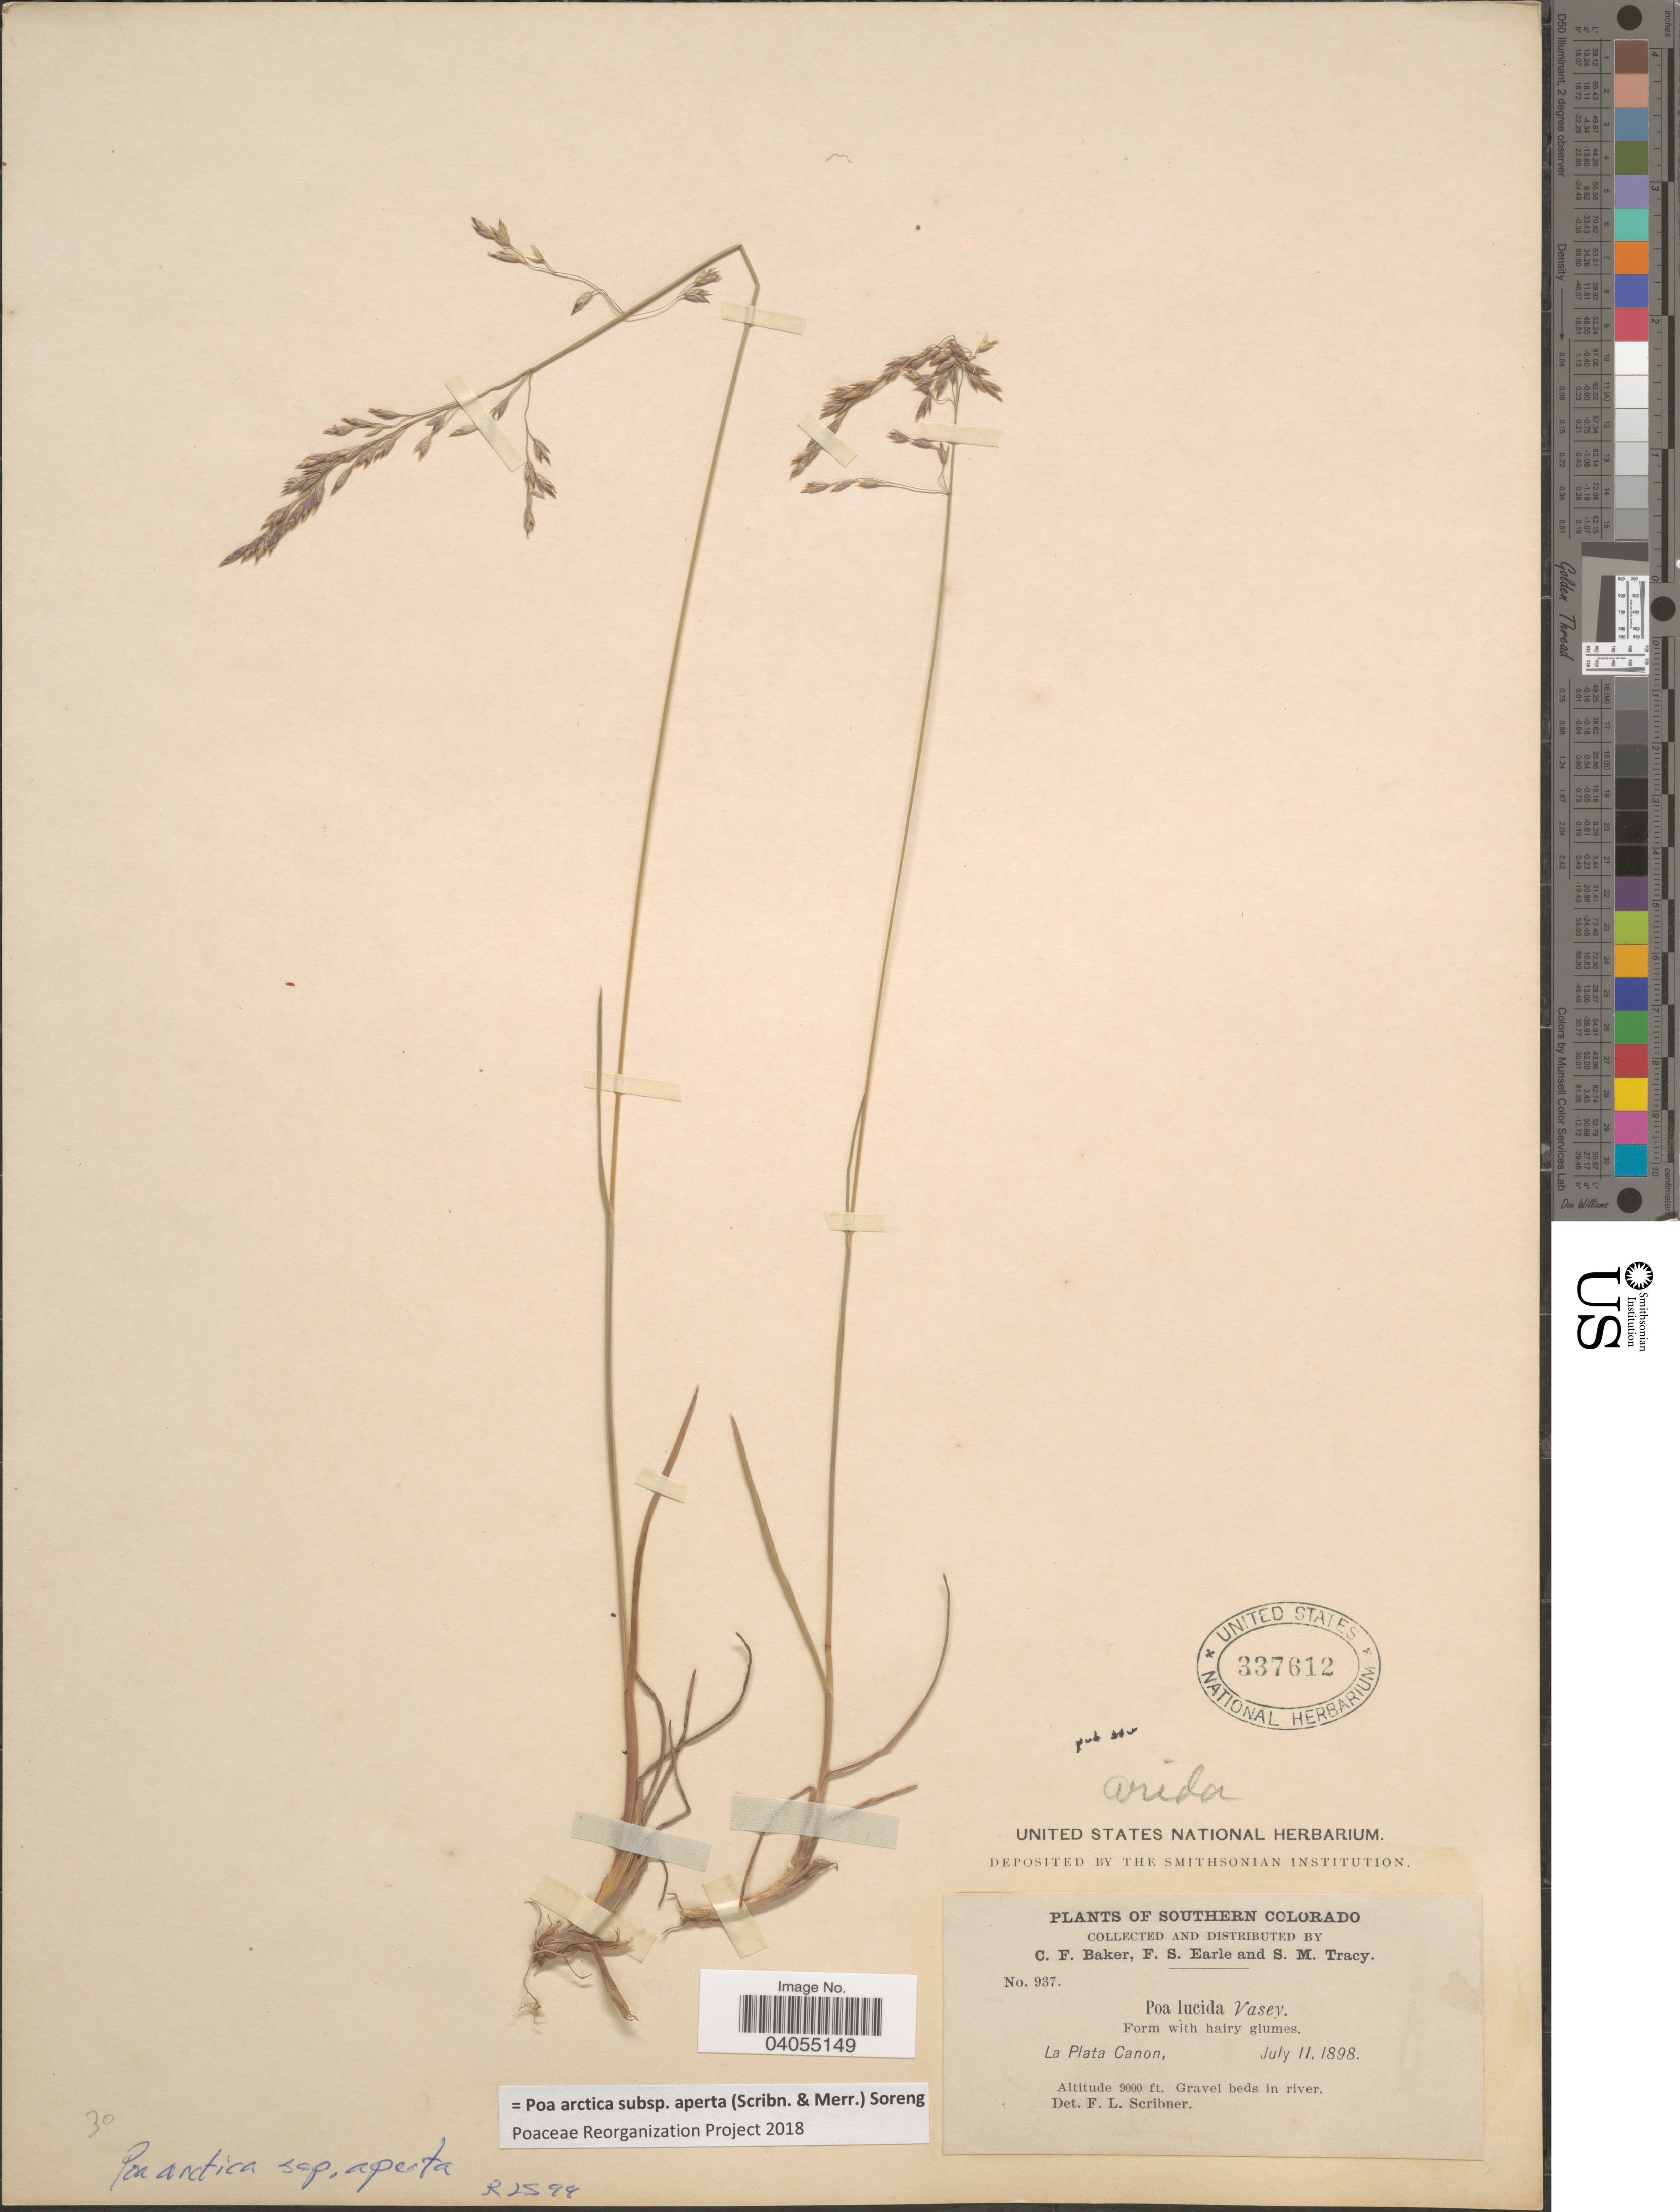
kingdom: Plantae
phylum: Tracheophyta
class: Liliopsida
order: Poales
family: Poaceae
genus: Poa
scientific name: Poa arctica subsp. aperta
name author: (Scribn. & Merr.) Soreng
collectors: C. F. Baker, F. S. Earle & S. M. Tracy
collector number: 937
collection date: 1898-07-11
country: United States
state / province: Colorado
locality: Southern Colorado. La Plata Canon.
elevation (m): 2743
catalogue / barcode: US 337612